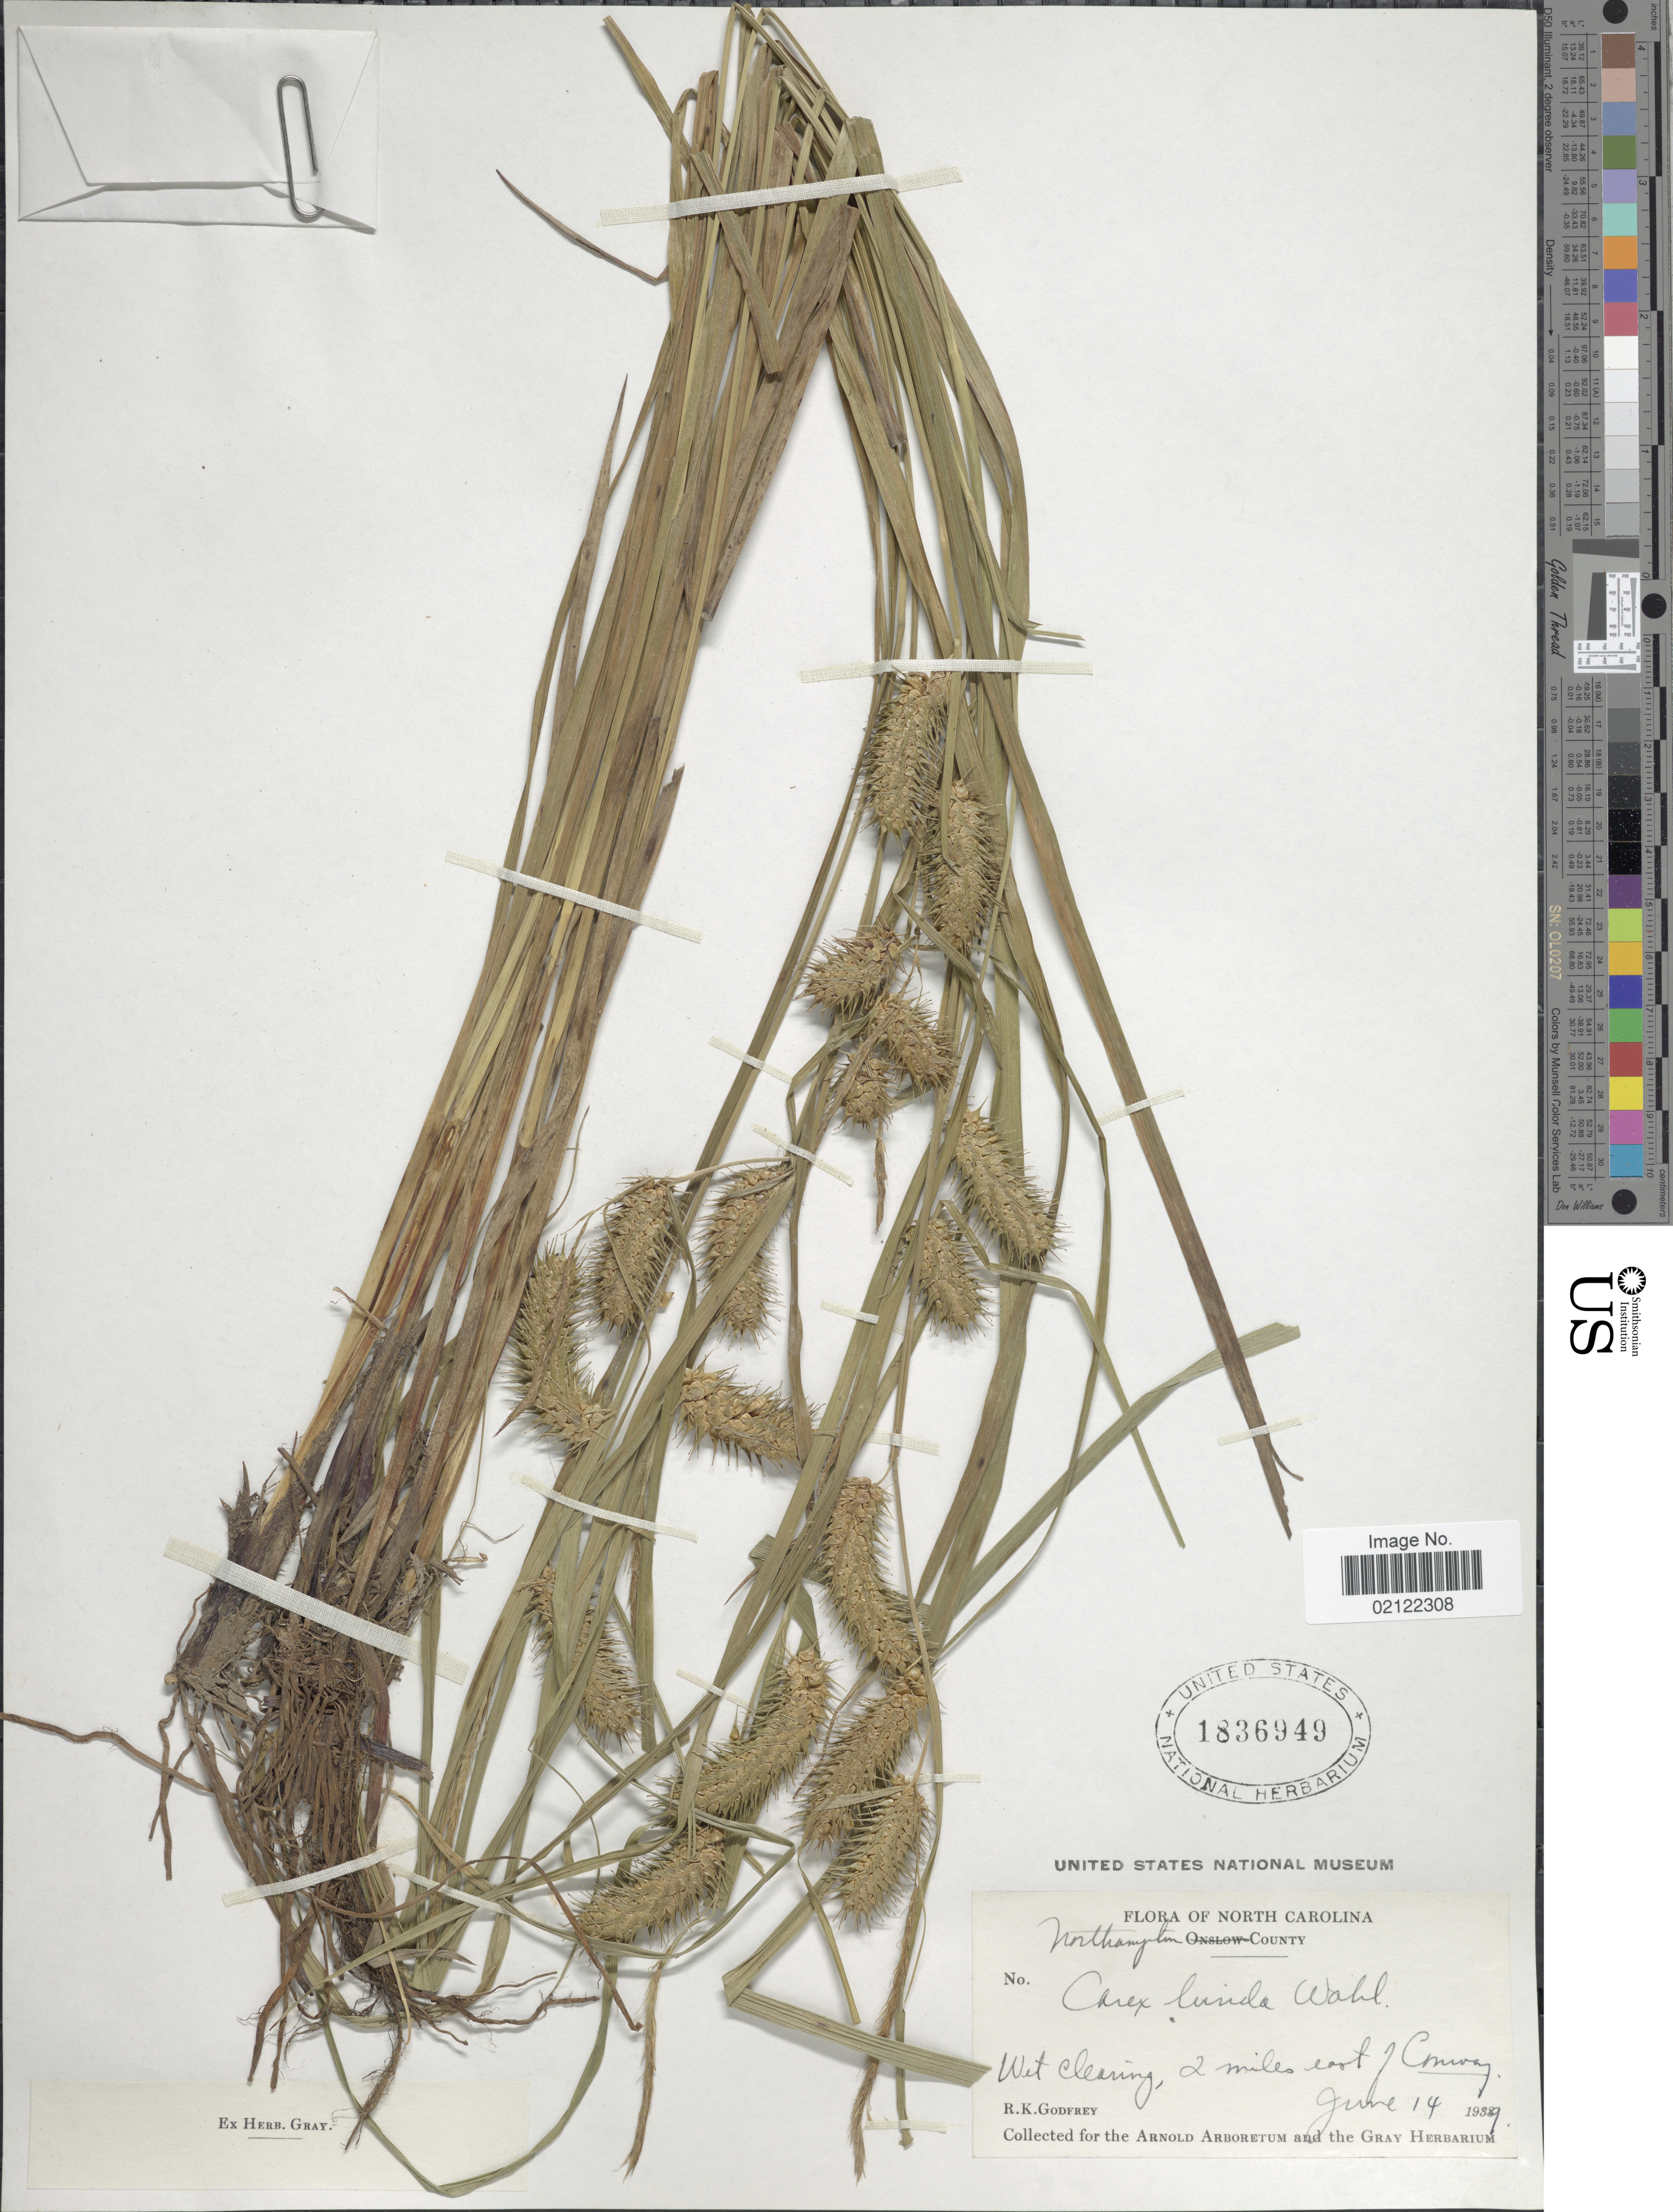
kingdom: Plantae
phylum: Tracheophyta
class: Liliopsida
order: Poales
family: Cyperaceae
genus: Carex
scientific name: Carex lurida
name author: Wahlenb.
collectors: R. K. Godfrey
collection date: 1939-06-14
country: United States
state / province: North Carolina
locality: Northampton County. Wet clearing, 2 miles east of Conway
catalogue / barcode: US 1836949